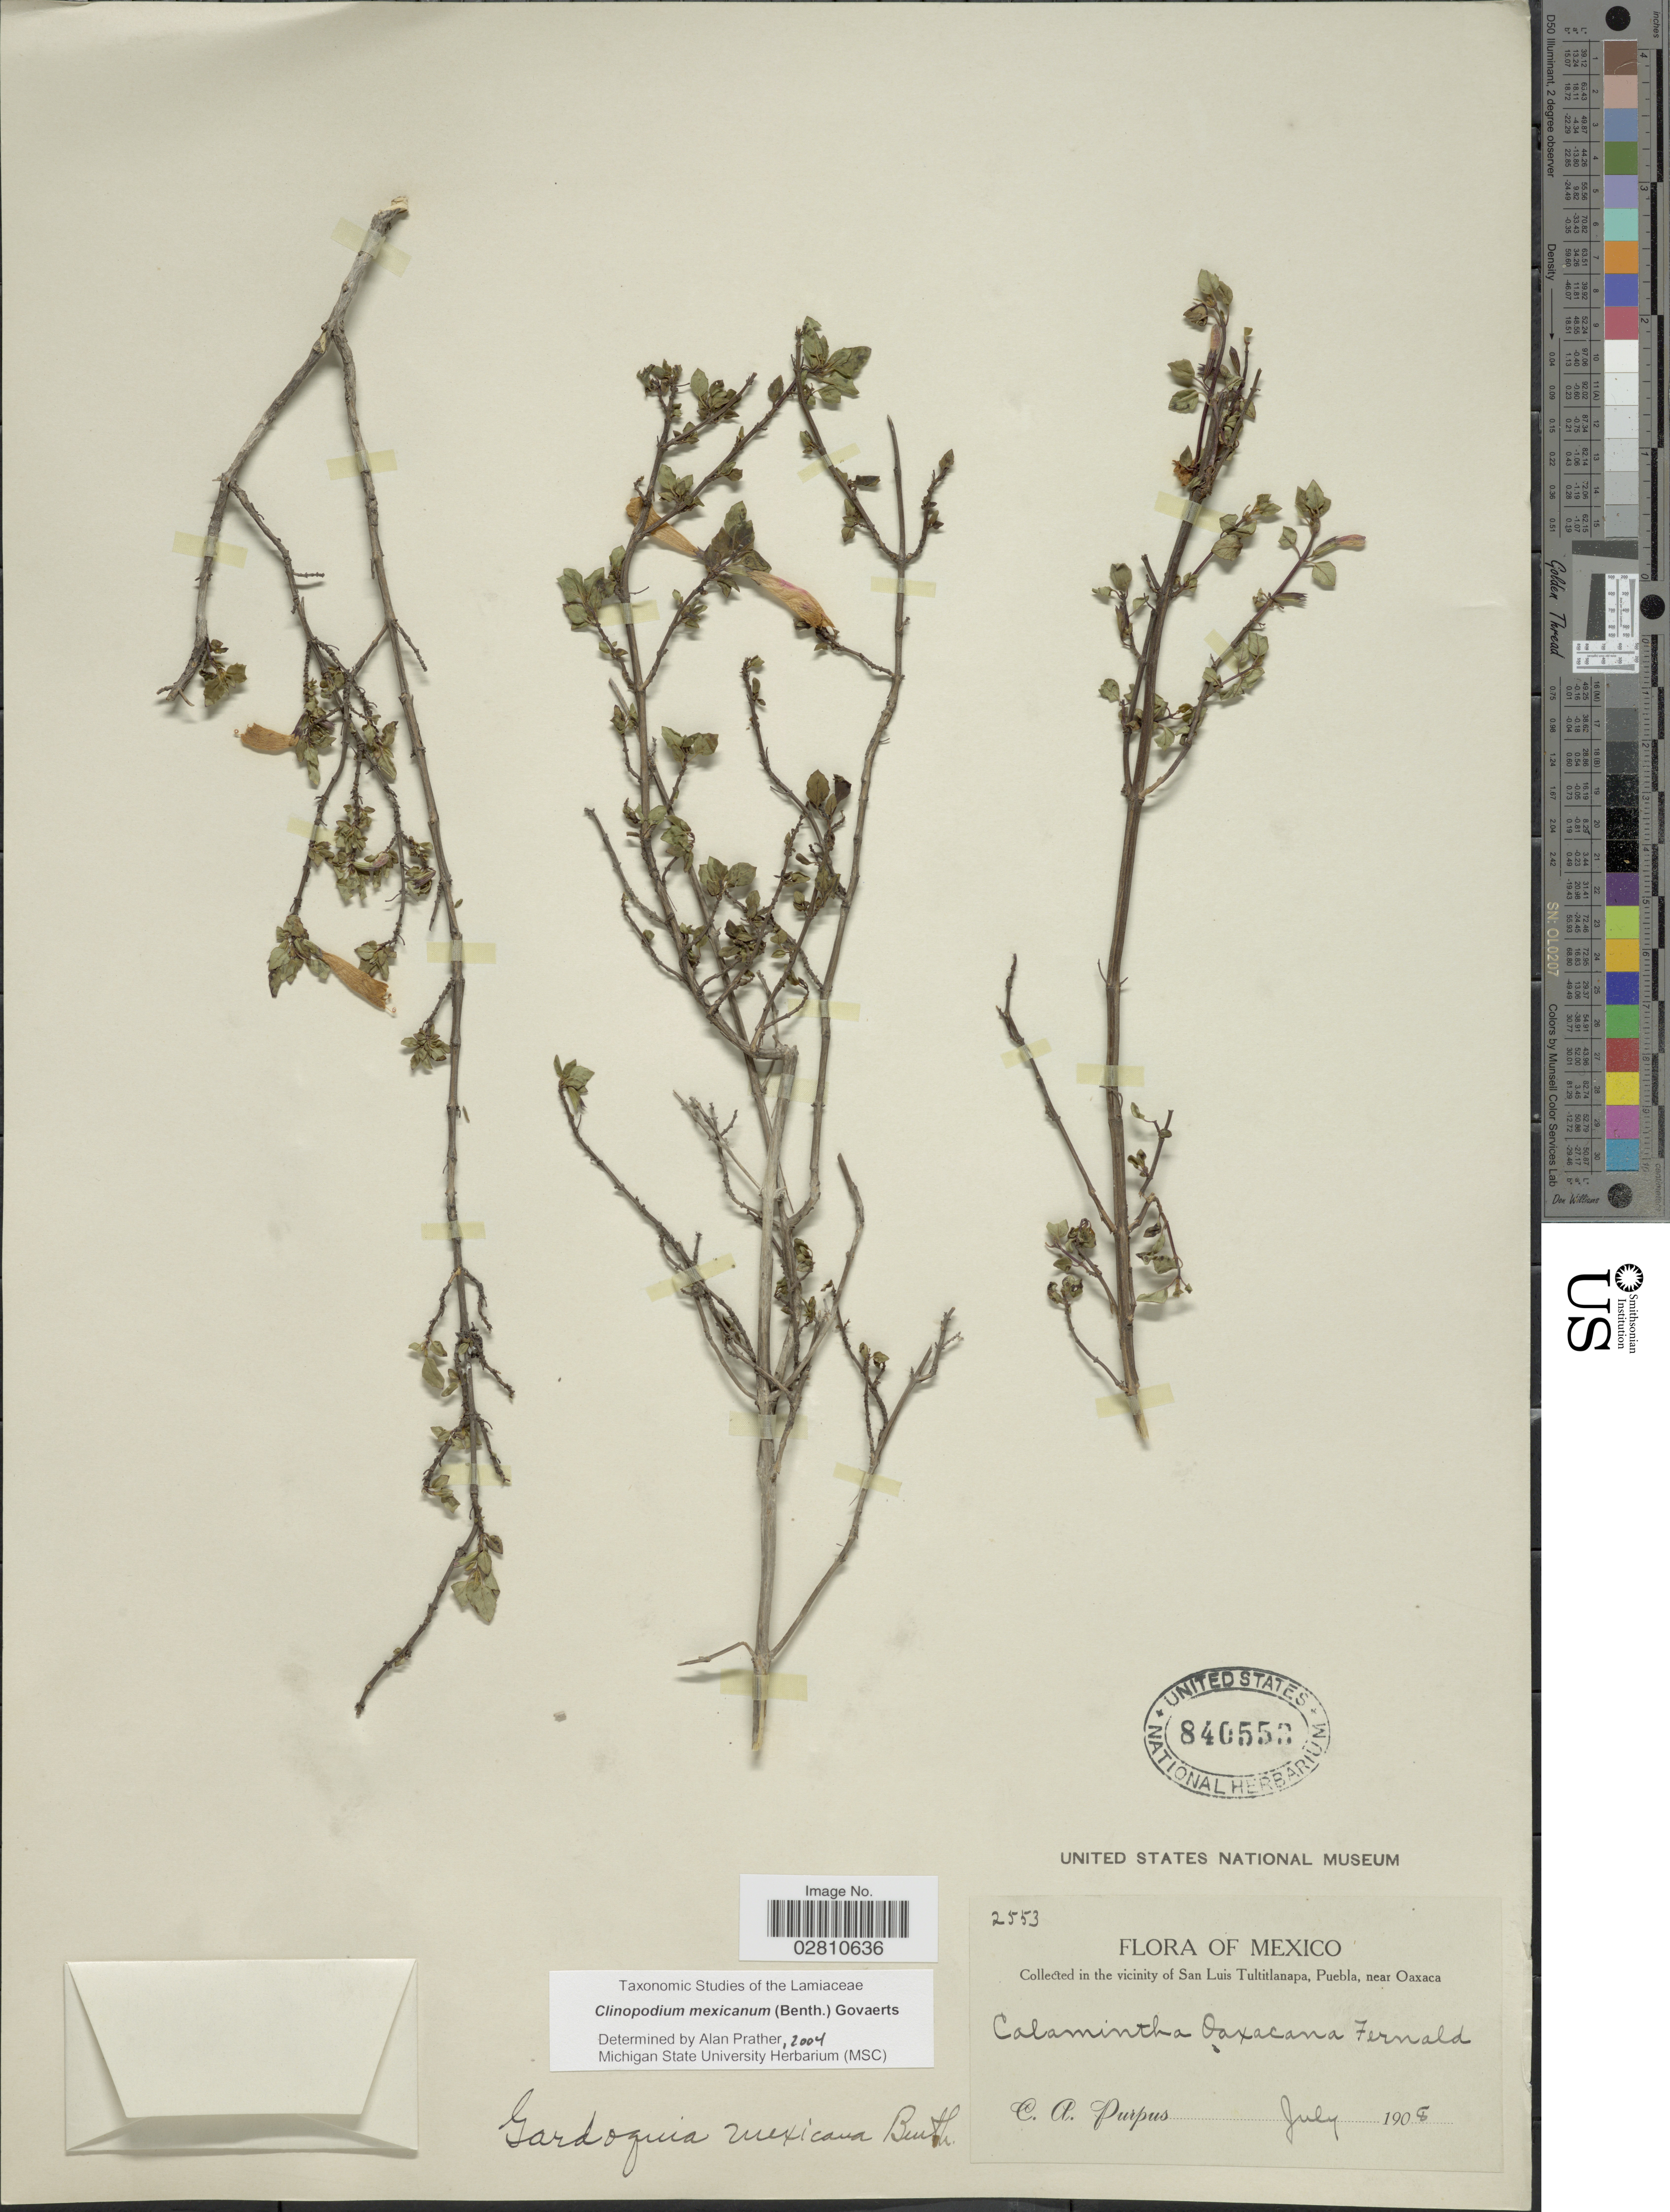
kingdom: Plantae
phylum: Tracheophyta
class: Magnoliopsida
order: Lamiales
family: Lamiaceae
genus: Clinopodium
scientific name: Clinopodium mexicanum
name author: (Benth.) Govaerts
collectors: C. A. Purpus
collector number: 2553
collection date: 1908-07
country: Mexico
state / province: Puebla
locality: Vicinity of San Luis Tultitlanapa, Puebla, near Oaxaca.